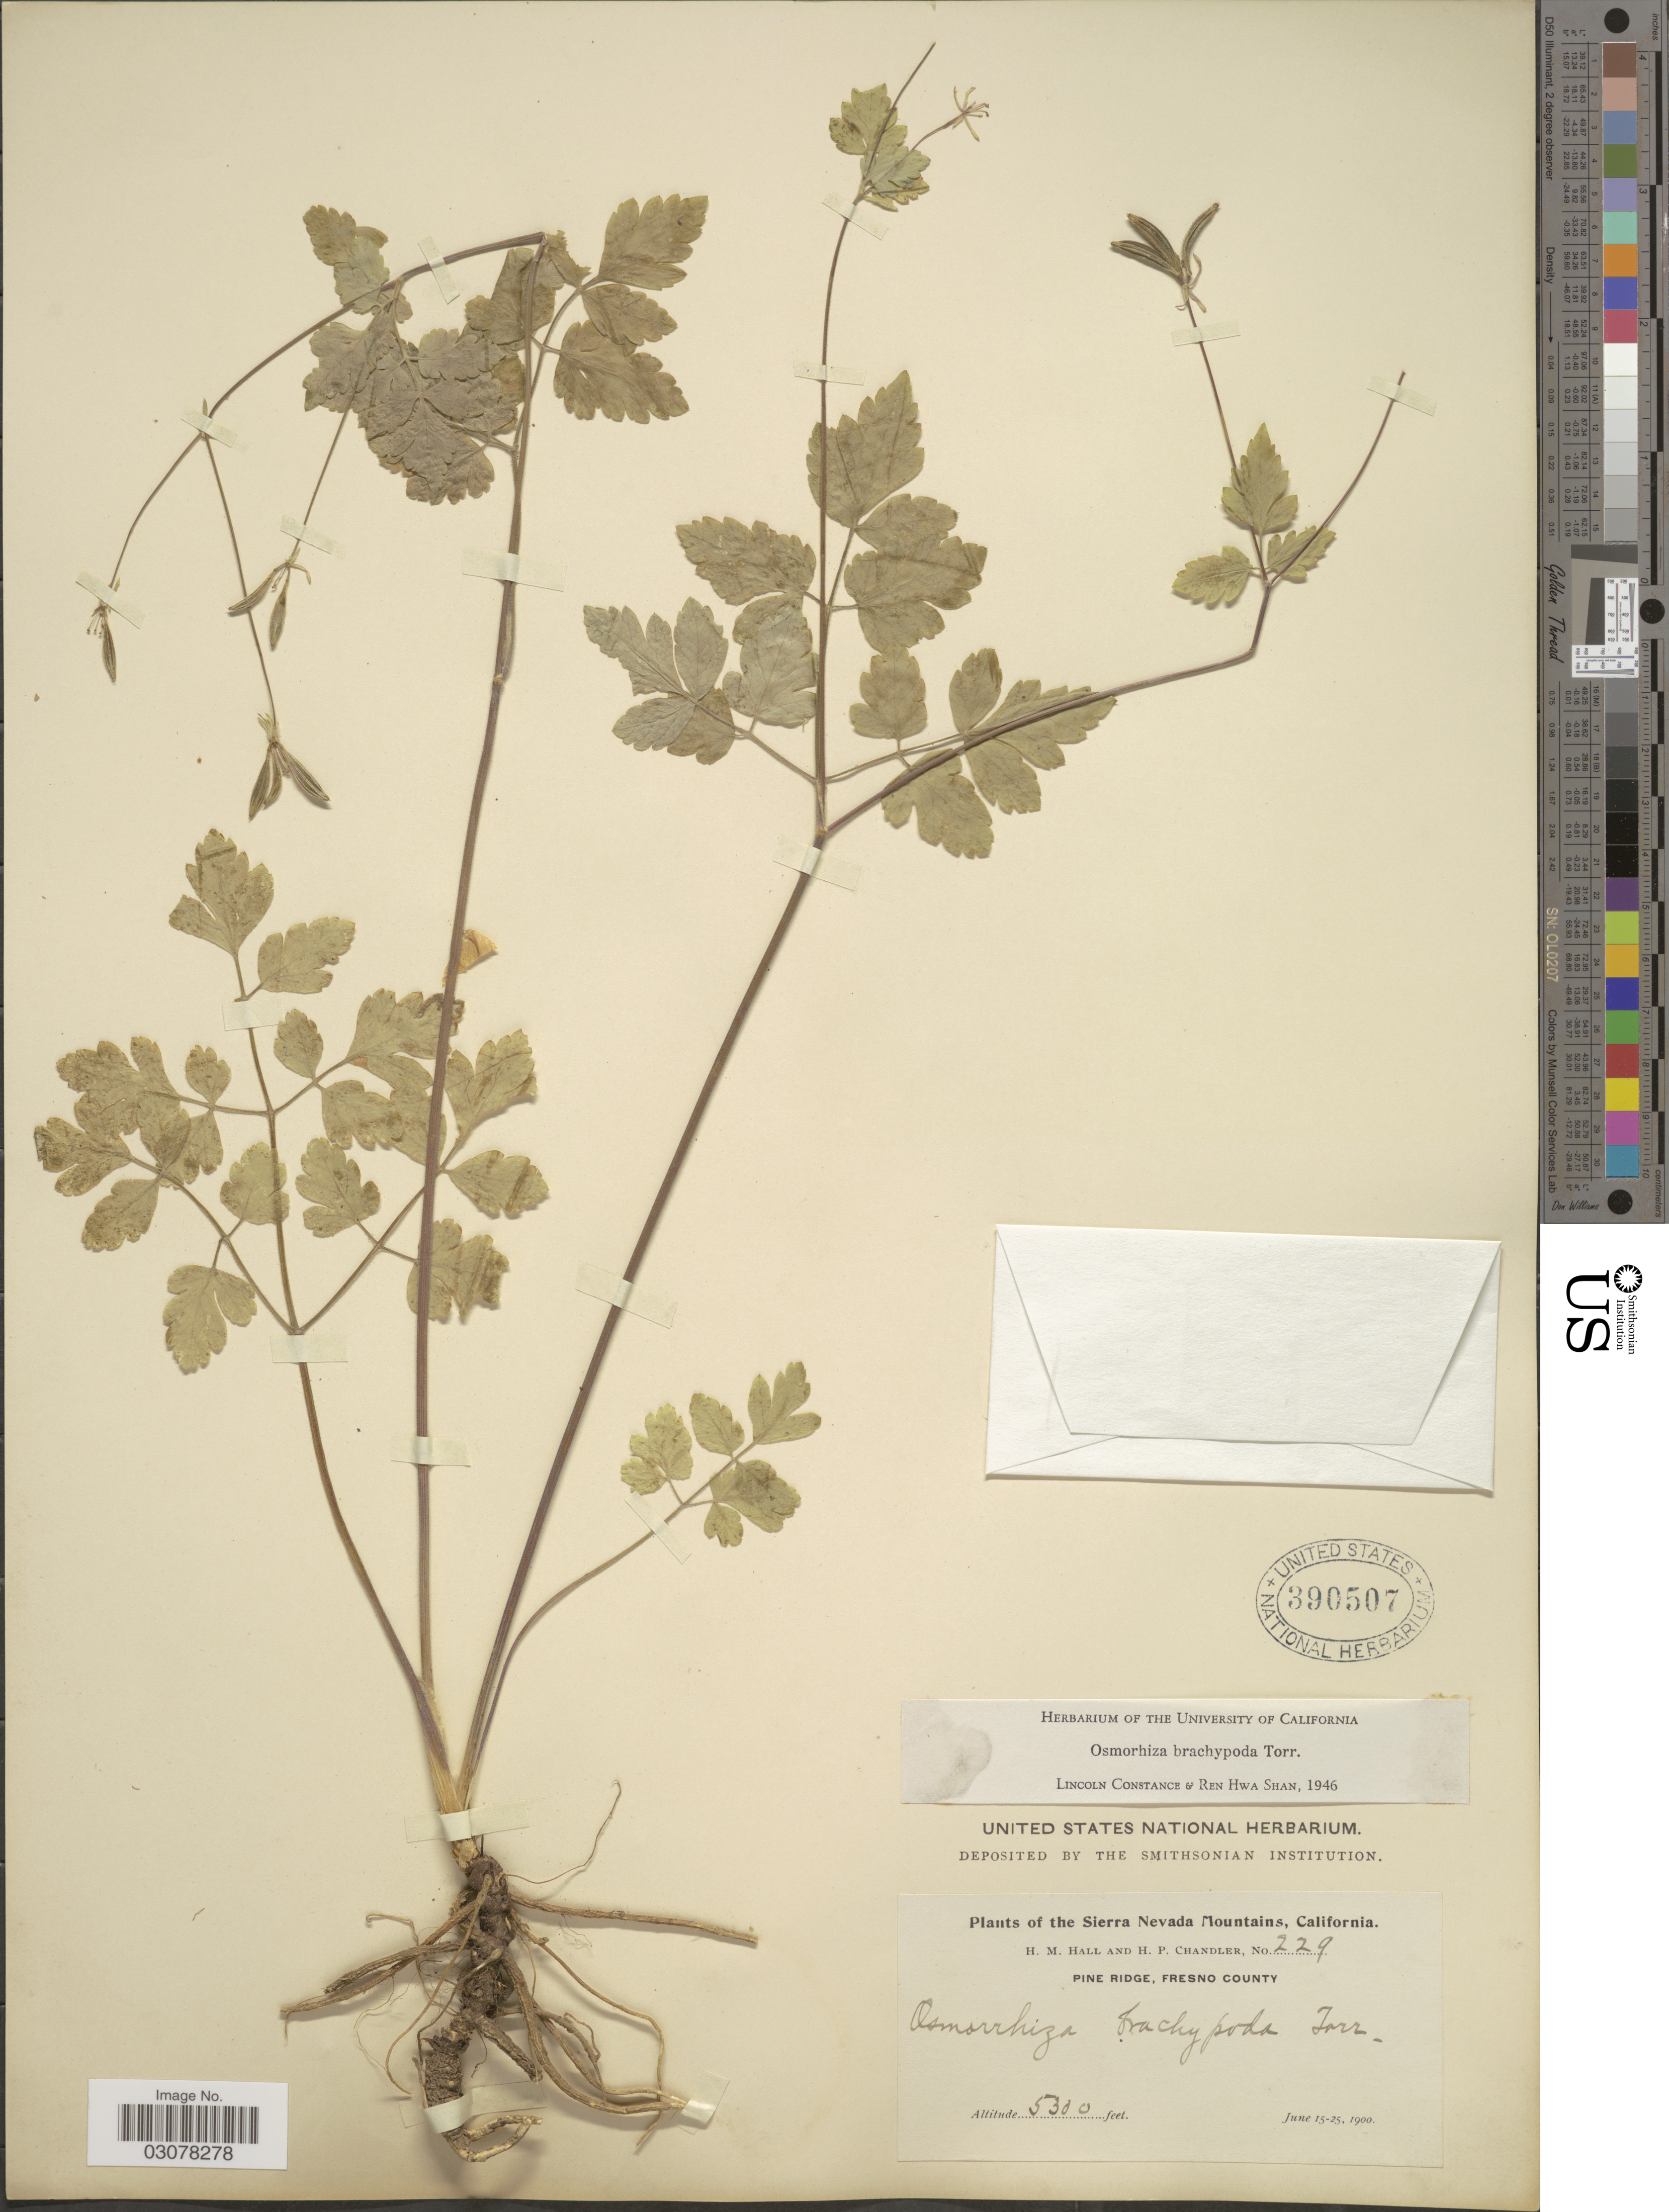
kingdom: Plantae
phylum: Tracheophyta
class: Magnoliopsida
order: Apiales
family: Apiaceae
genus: Osmorhiza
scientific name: Osmorhiza brachypoda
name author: Torr. ex Durand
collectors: H. M. Hall & H. Chandler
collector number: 229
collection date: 1900-06-15/1900-06-25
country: United States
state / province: California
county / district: Fresno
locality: Sierra Nevada Mountains. Pine Ridge, Fresno County.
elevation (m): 1615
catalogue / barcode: US 390507